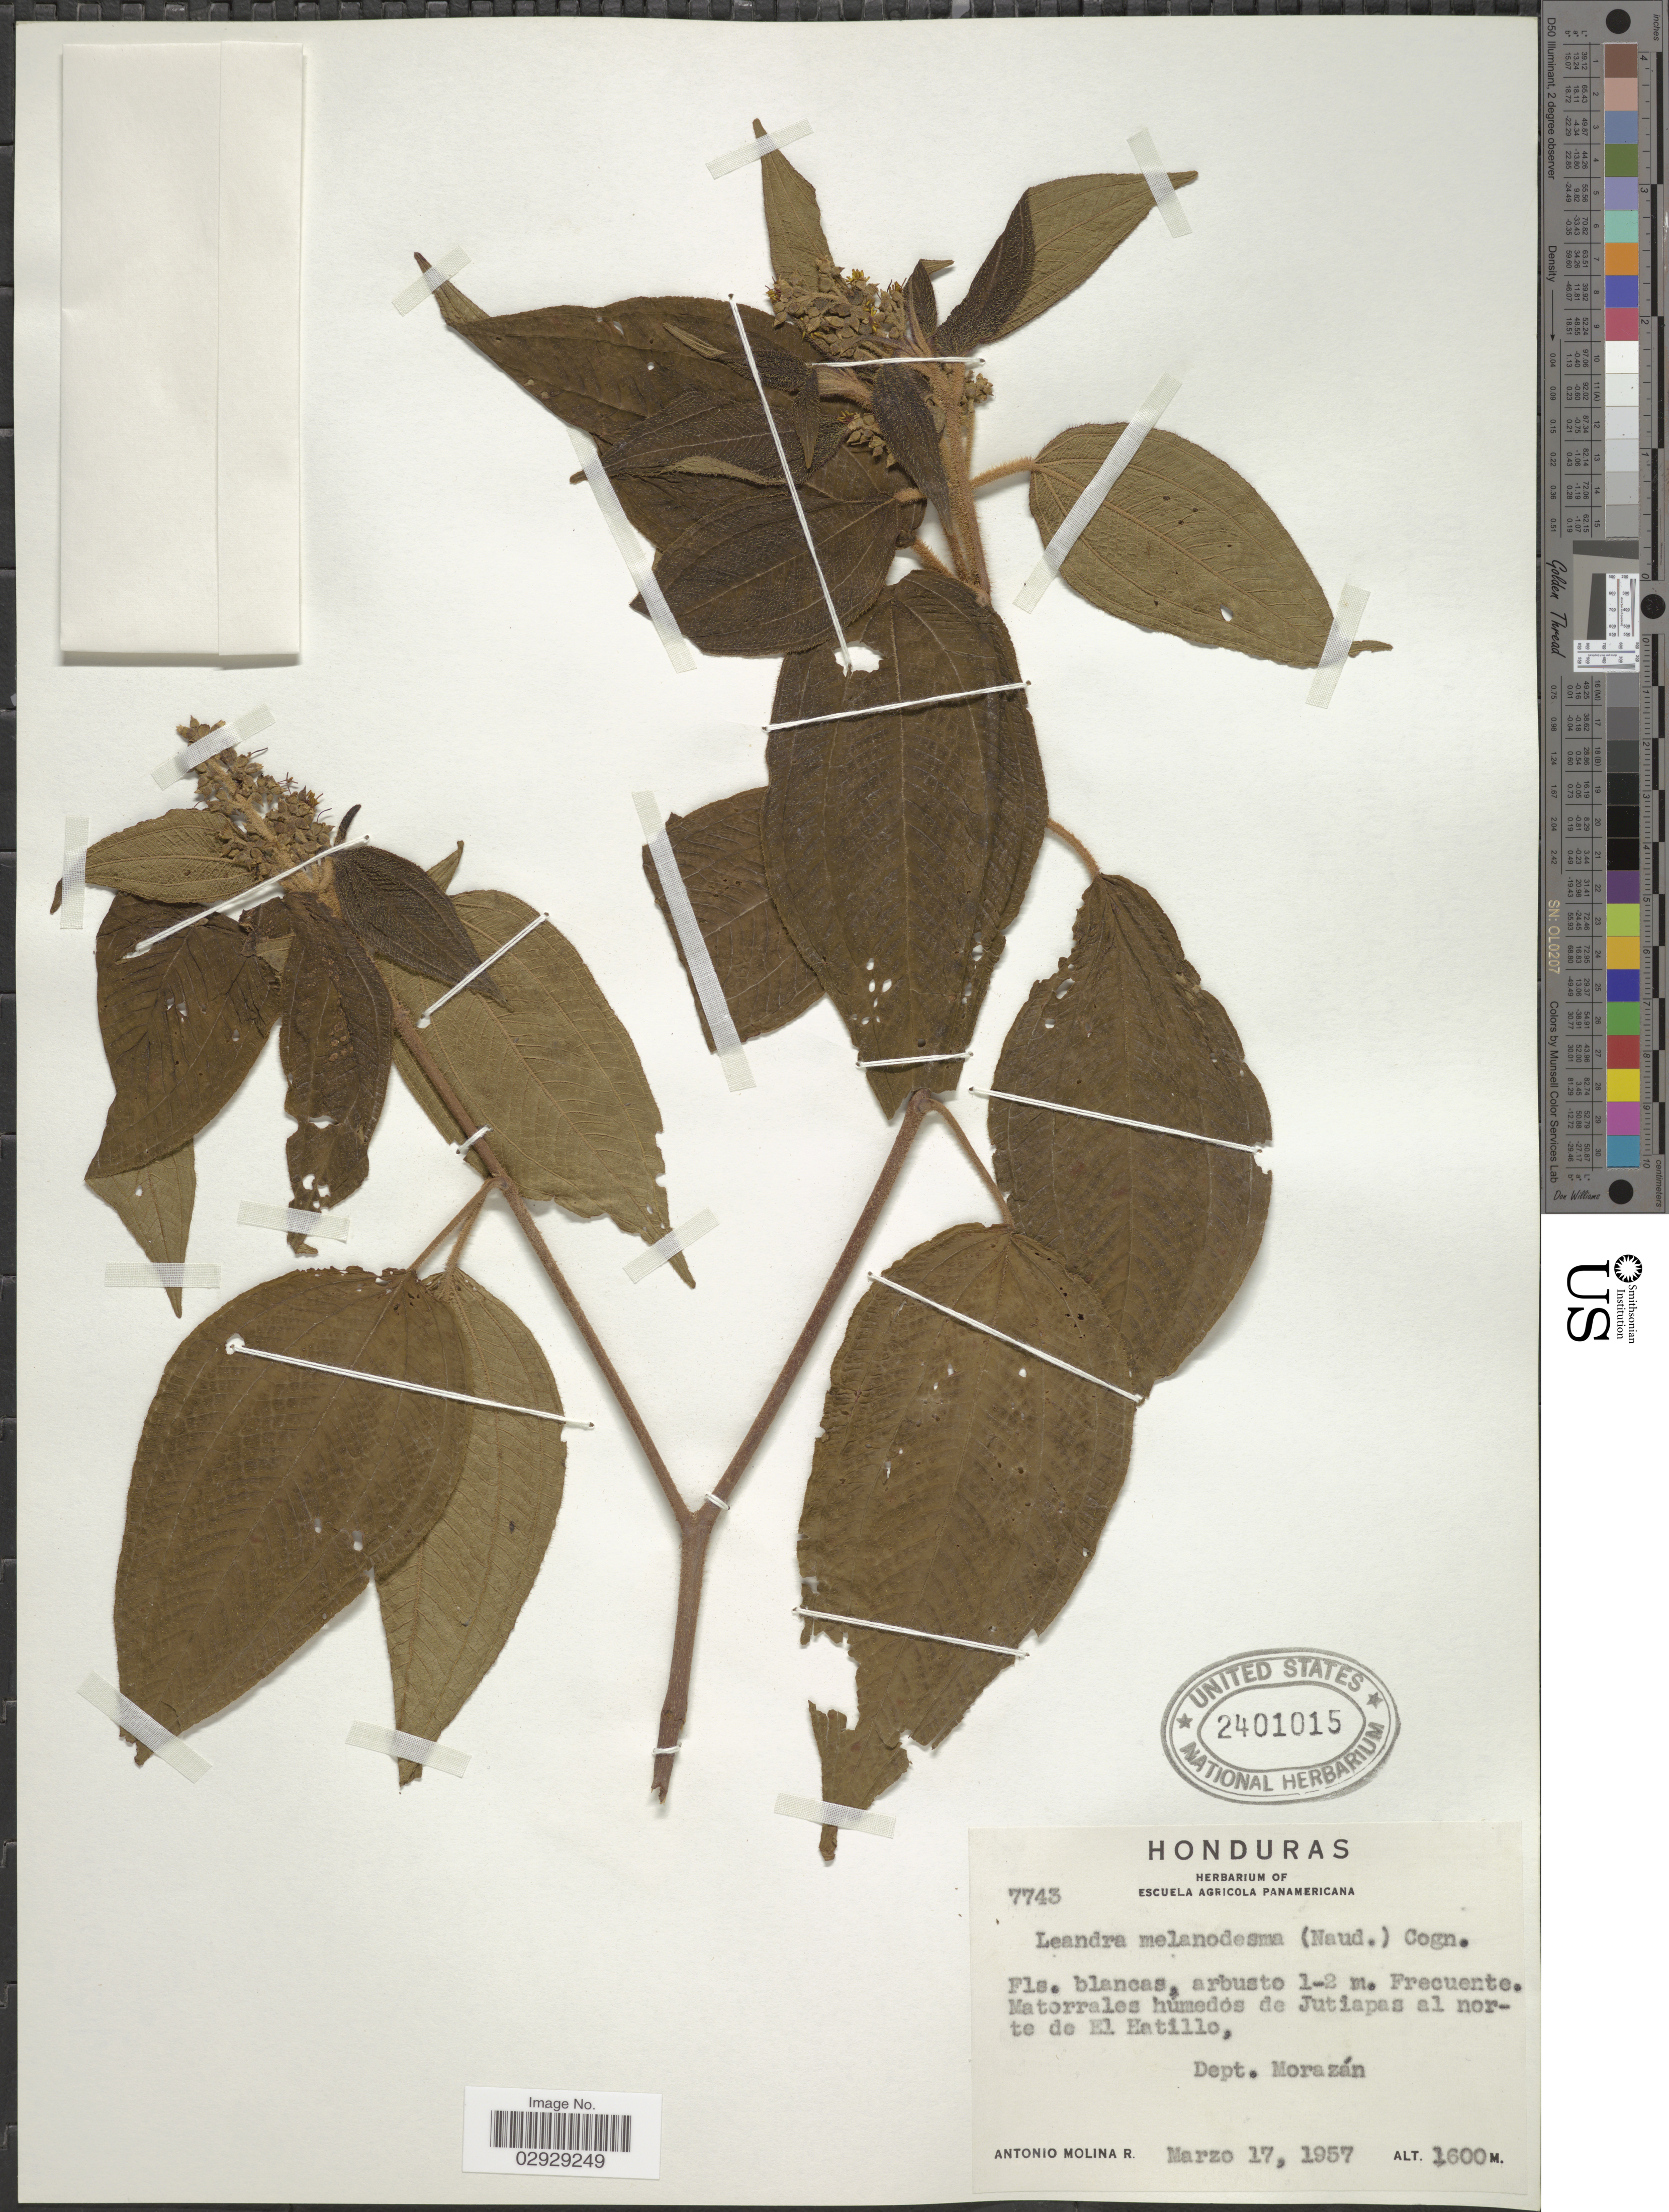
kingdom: Plantae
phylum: Tracheophyta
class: Magnoliopsida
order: Myrtales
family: Melastomataceae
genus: Leandra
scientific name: Leandra melanodesma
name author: (Naudin) Cogn.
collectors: A. Molina R.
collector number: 7743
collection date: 1957-03-17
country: Honduras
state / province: Fco. Morazán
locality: Jutiapas al norte de El Hatillo, Dept. Morazán.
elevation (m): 1600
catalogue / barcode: US 2401015